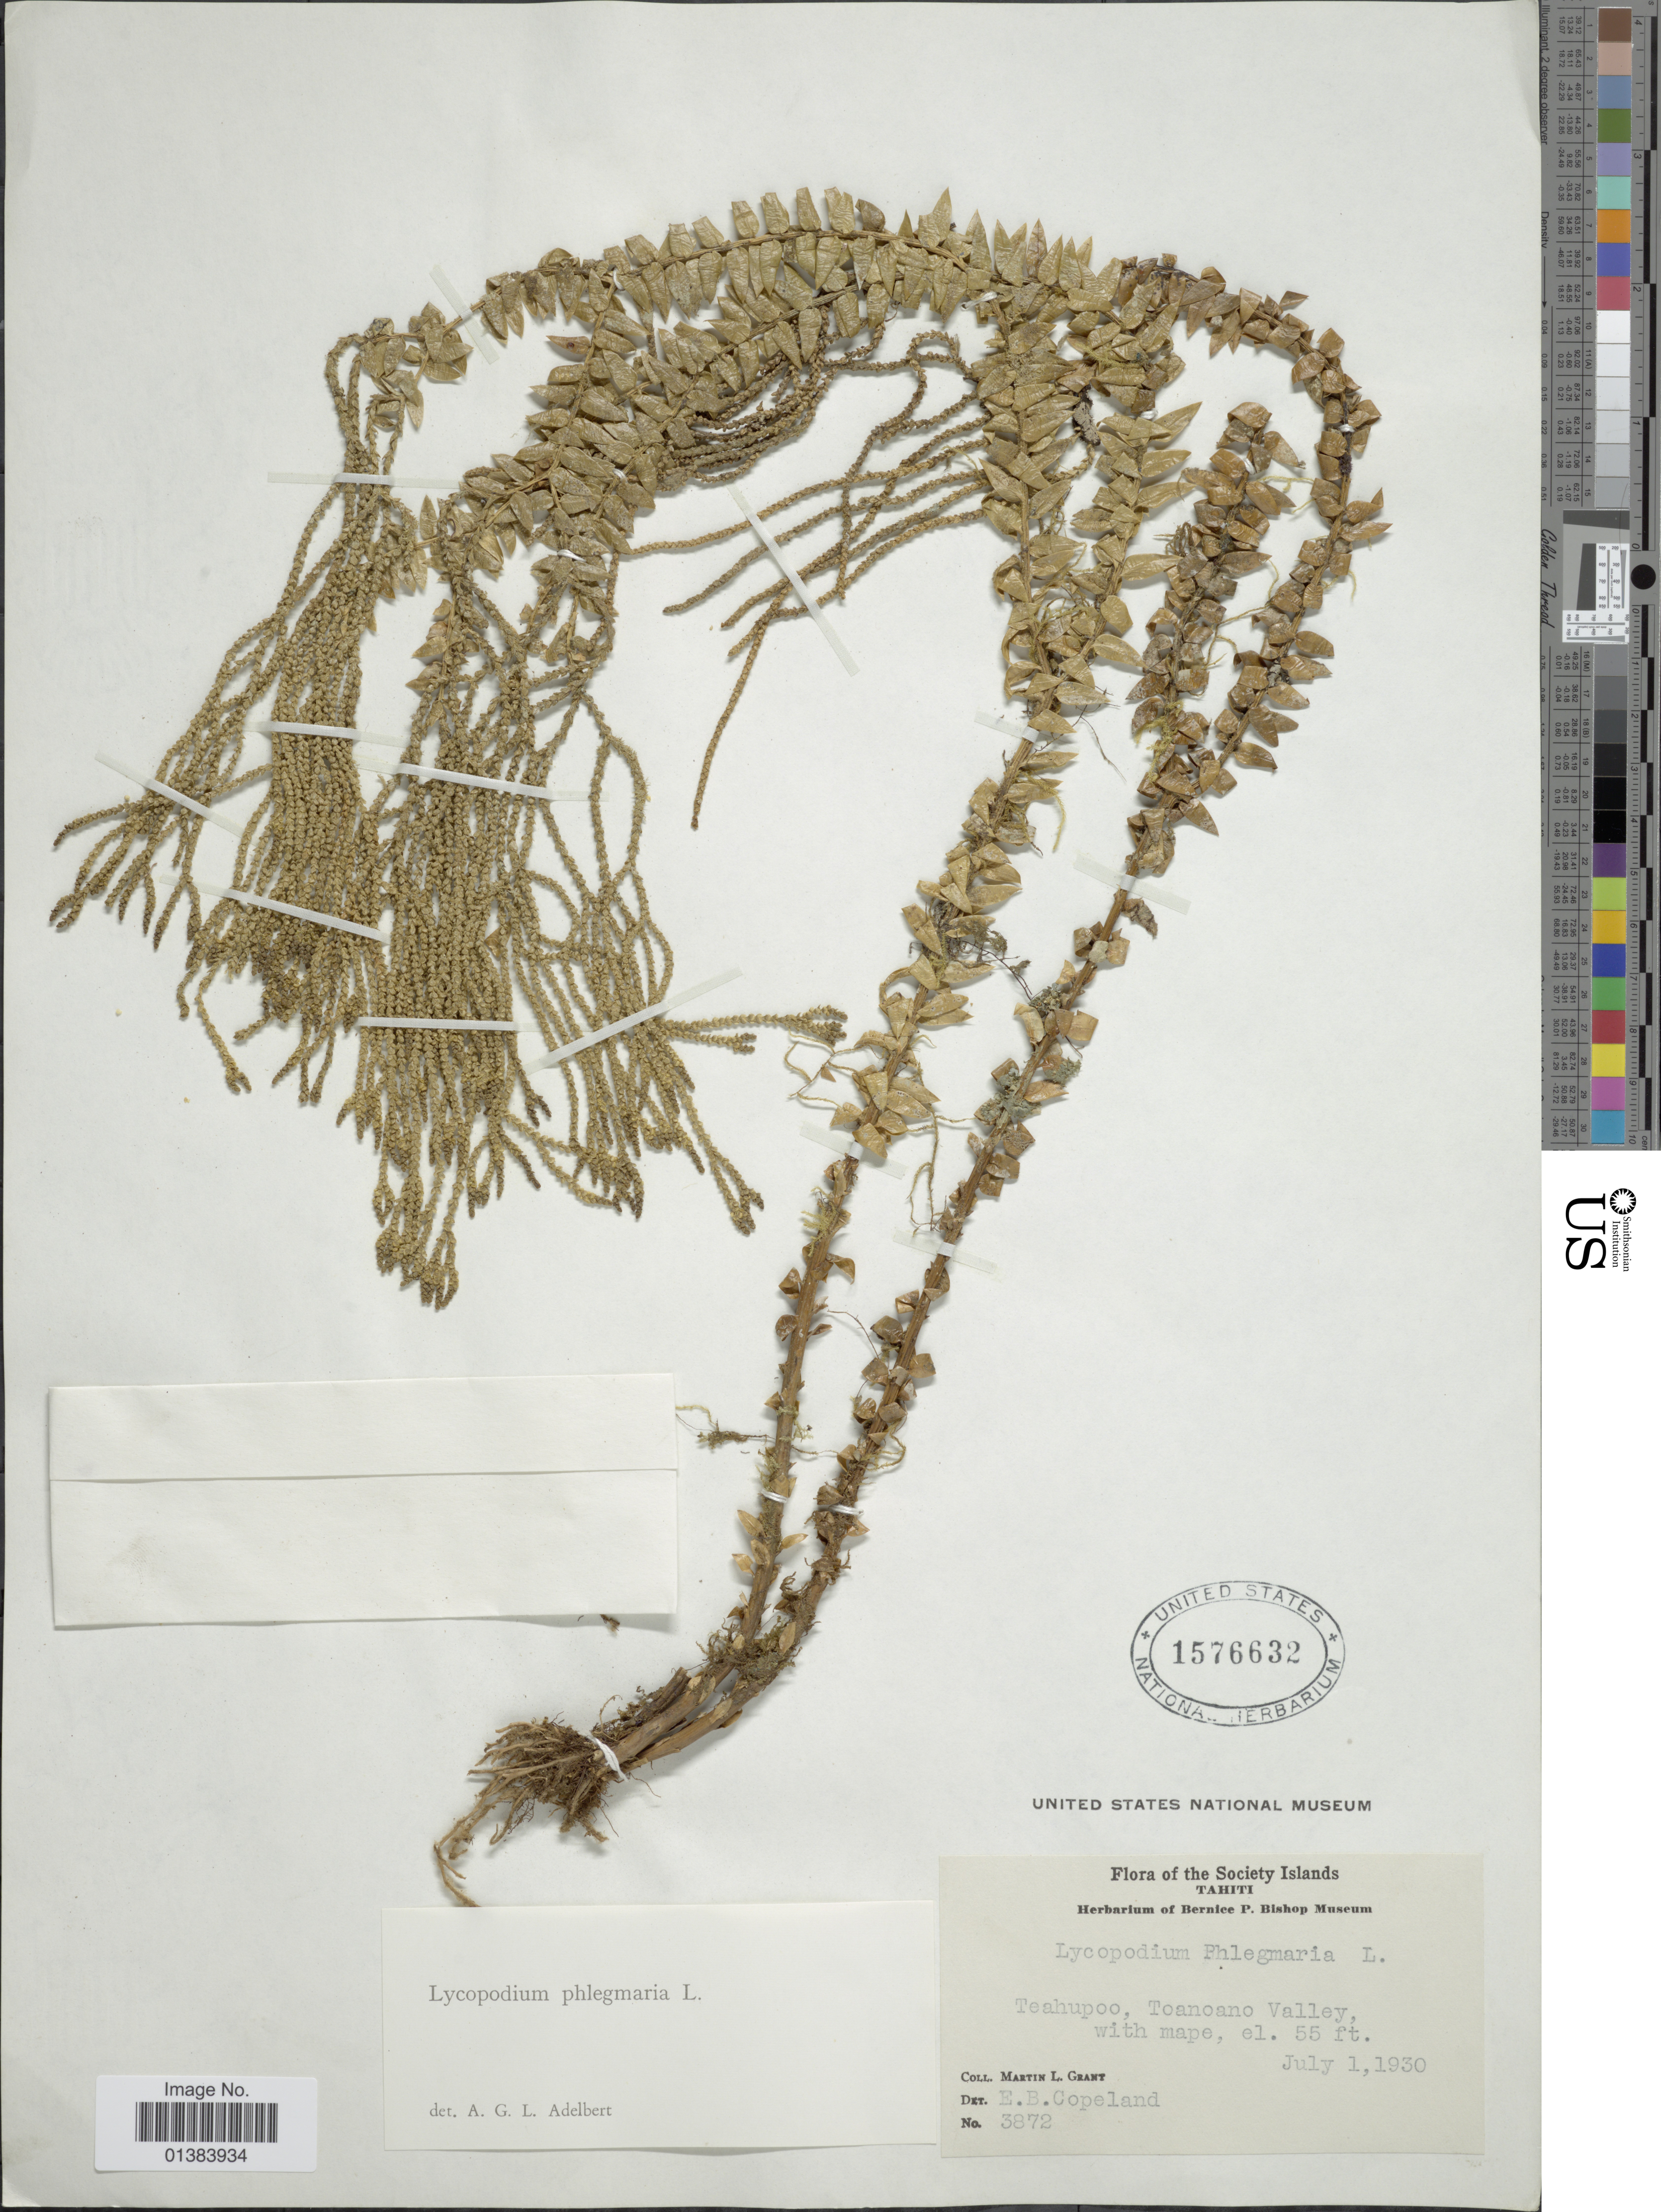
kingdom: Plantae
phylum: Tracheophyta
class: Lycopodiopsida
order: Lycopodiales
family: Lycopodiaceae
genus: Phlegmariurus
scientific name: Phlegmariurus australis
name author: (Willd.) A. R. Field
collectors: M. L. Grant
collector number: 3872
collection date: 1930-07-01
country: French Polynesia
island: Tahiti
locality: Society Islands, Tahiti, Teahupoo, Toanoano Valley, with mape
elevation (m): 17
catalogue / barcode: US 1576632